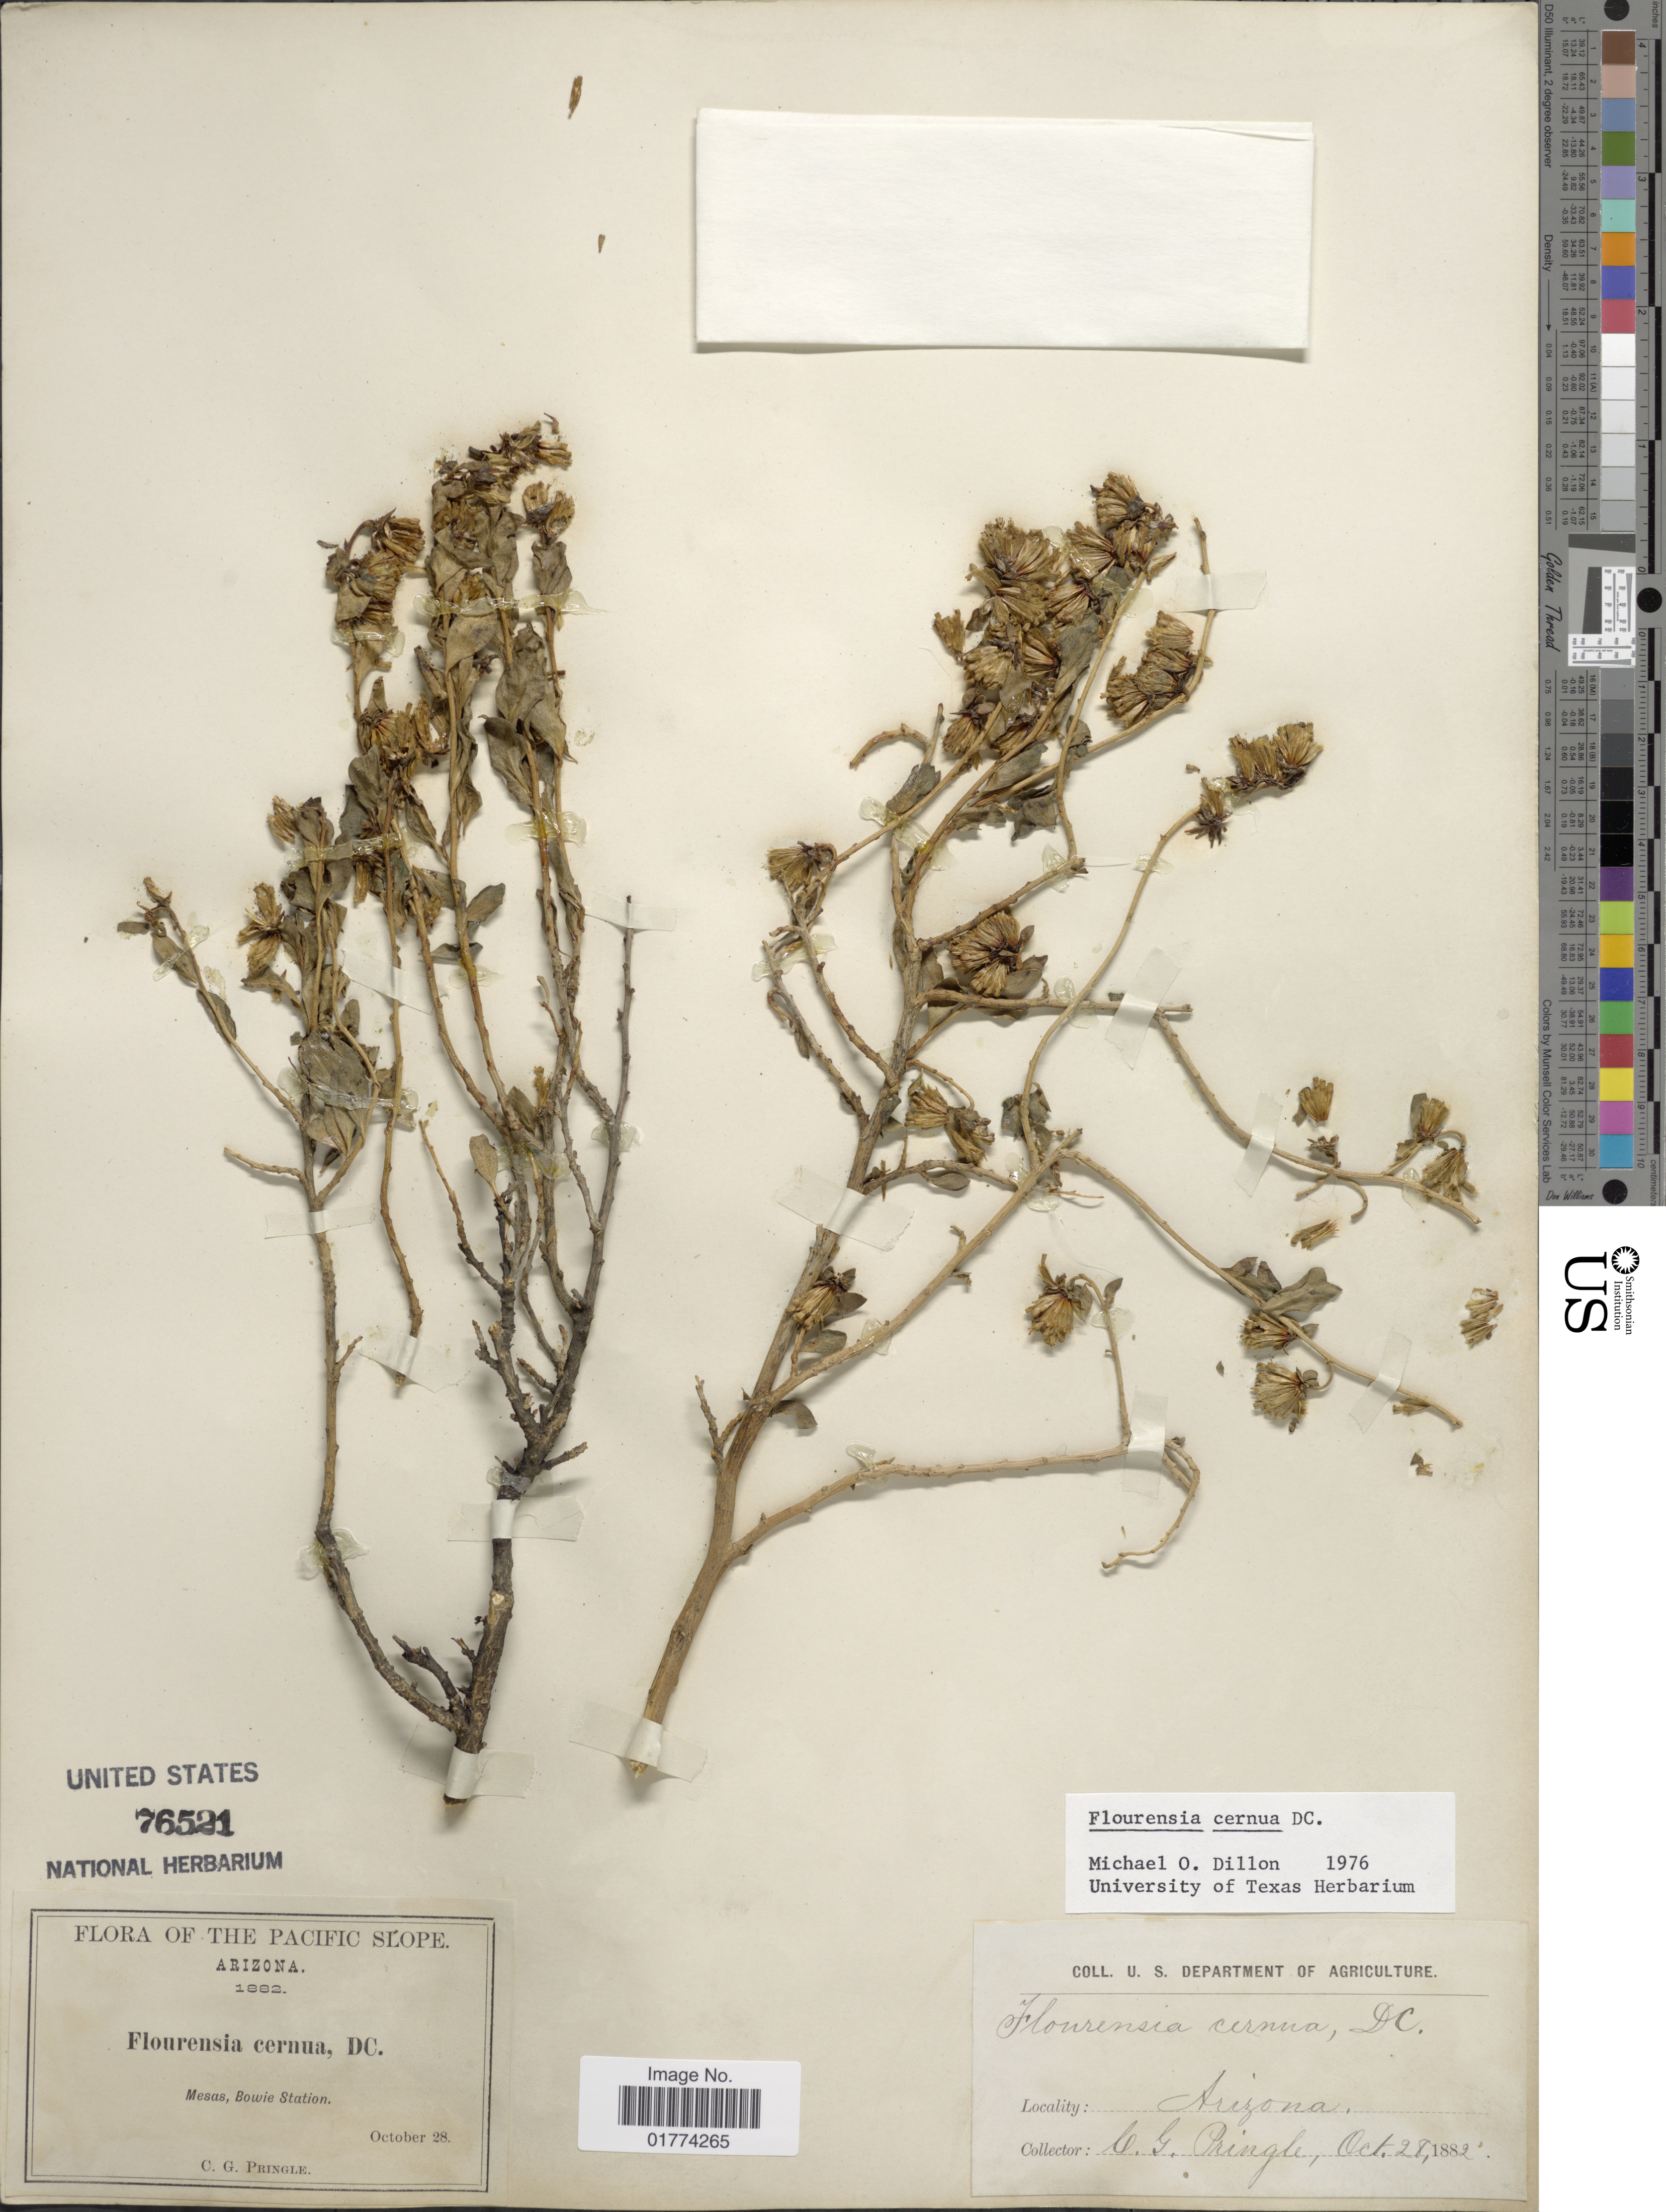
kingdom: Plantae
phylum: Tracheophyta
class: Magnoliopsida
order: Asterales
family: Asteraceae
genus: Flourensia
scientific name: Flourensia cernua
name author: DC.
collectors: C. G. Pringle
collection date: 1882-10-28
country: United States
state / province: Arizona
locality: Pacific Slope, Mesas, Bowie Station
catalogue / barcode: US 76521